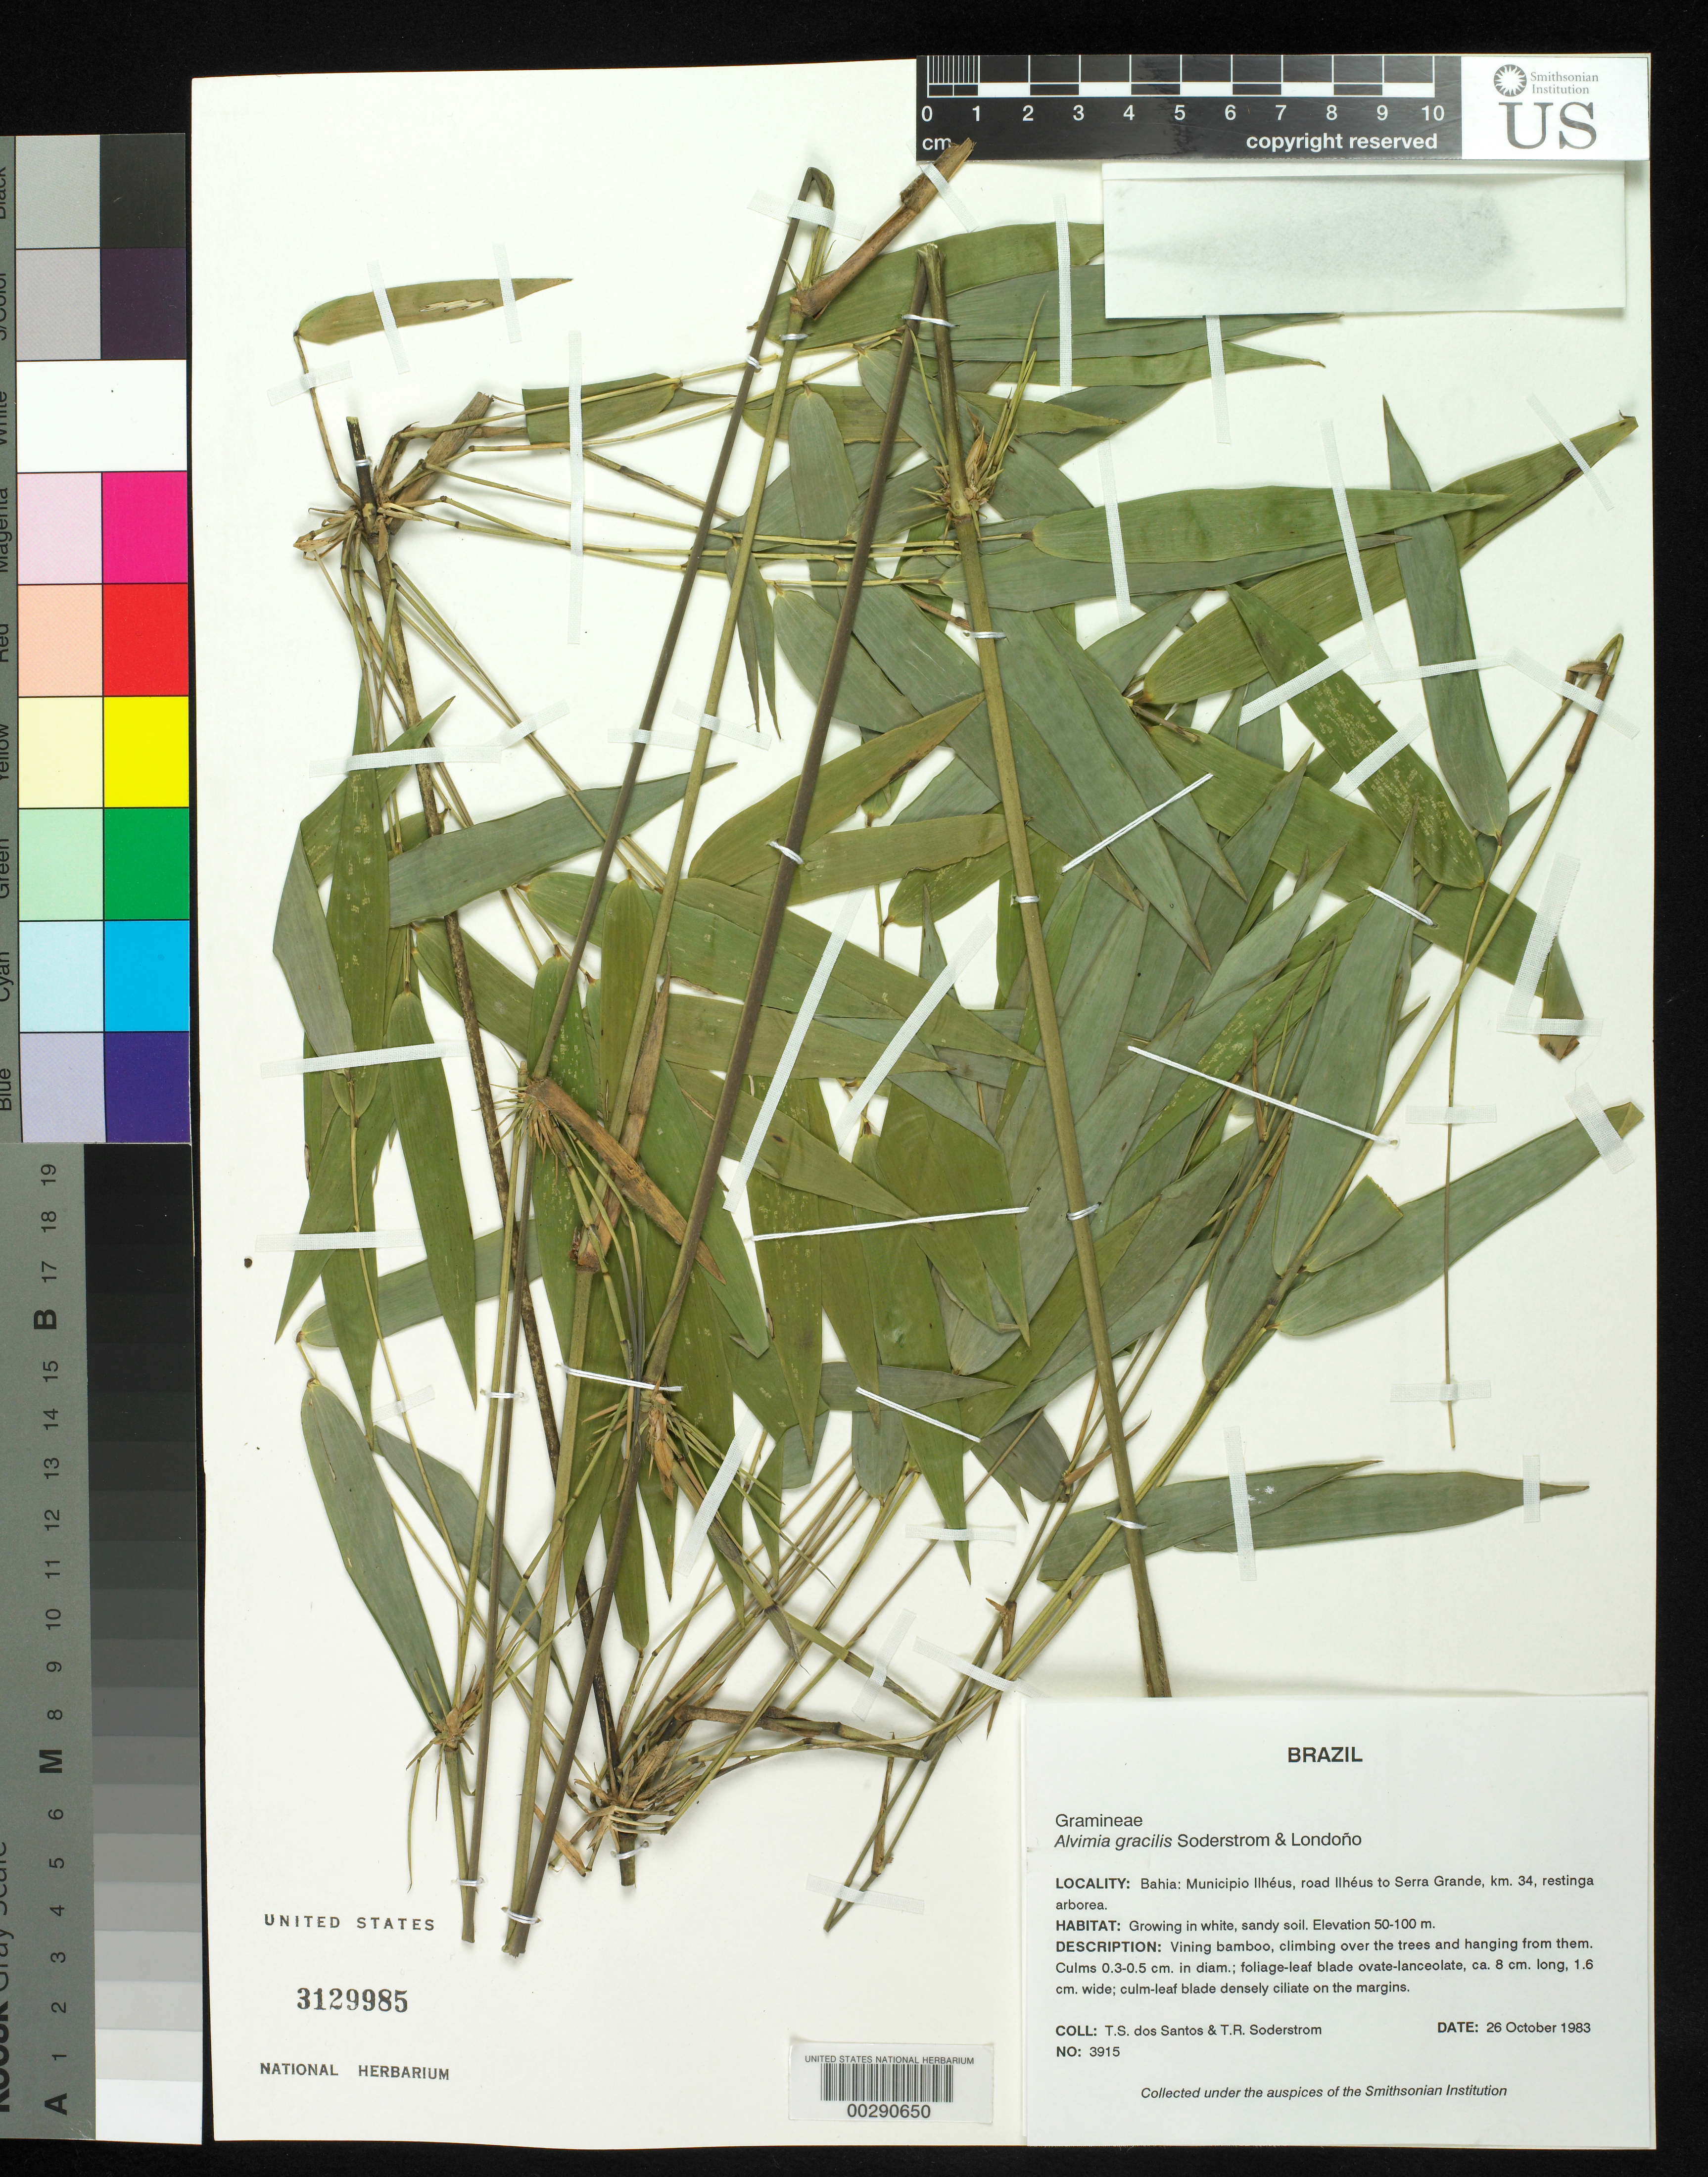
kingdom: Plantae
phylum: Tracheophyta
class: Liliopsida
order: Poales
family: Poaceae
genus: Alvimia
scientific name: Alvimia gracilis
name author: Soderstr. & Londoño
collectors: T. S. Santos & T. R. Soderstrom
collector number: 3915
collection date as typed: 26 Oct 1983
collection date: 1983-10-26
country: Brazil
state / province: Bahia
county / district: Ilhéus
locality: Road ilheus to serra grande km 34, restinga arborea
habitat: In white sandy soil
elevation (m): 50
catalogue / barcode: US 3129985